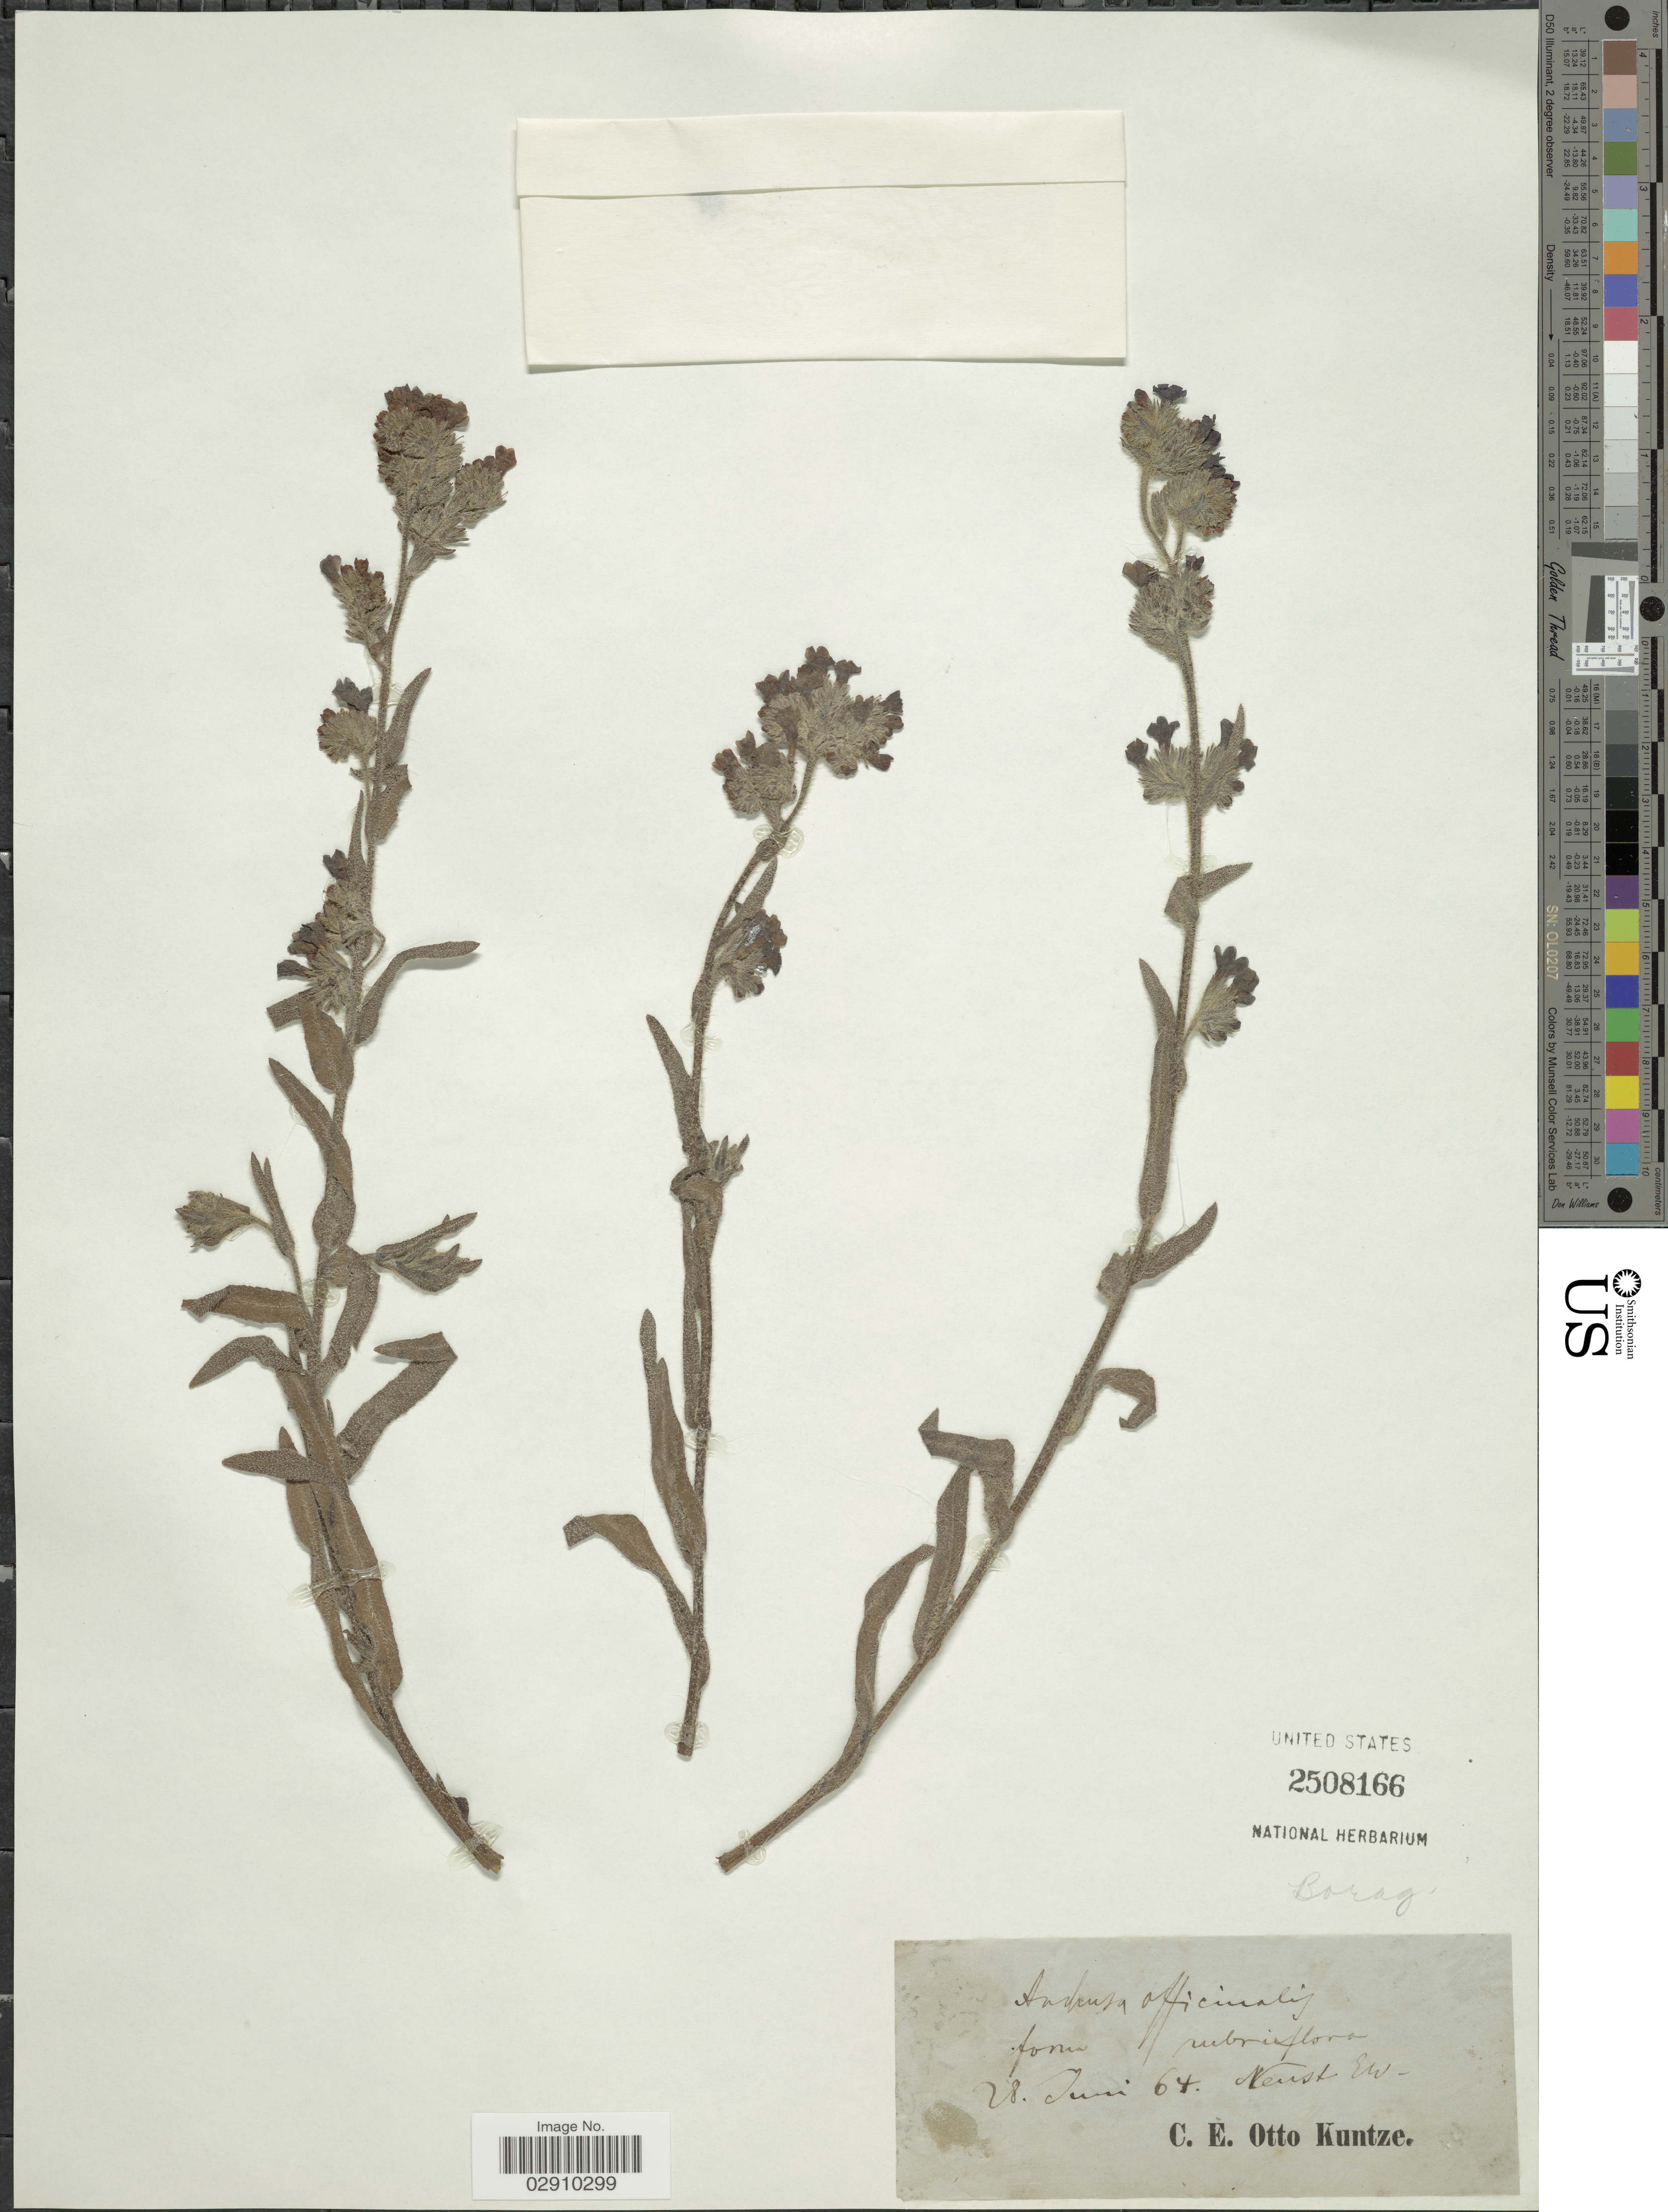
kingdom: Plantae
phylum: Tracheophyta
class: Magnoliopsida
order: Boraginales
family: Boraginaceae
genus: Anchusa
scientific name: Anchusa officinalis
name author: L.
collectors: C.E.O. Kuntze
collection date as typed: Transcribed d/m/y: 28/6/64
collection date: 1864-06-28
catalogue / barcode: US 2508166